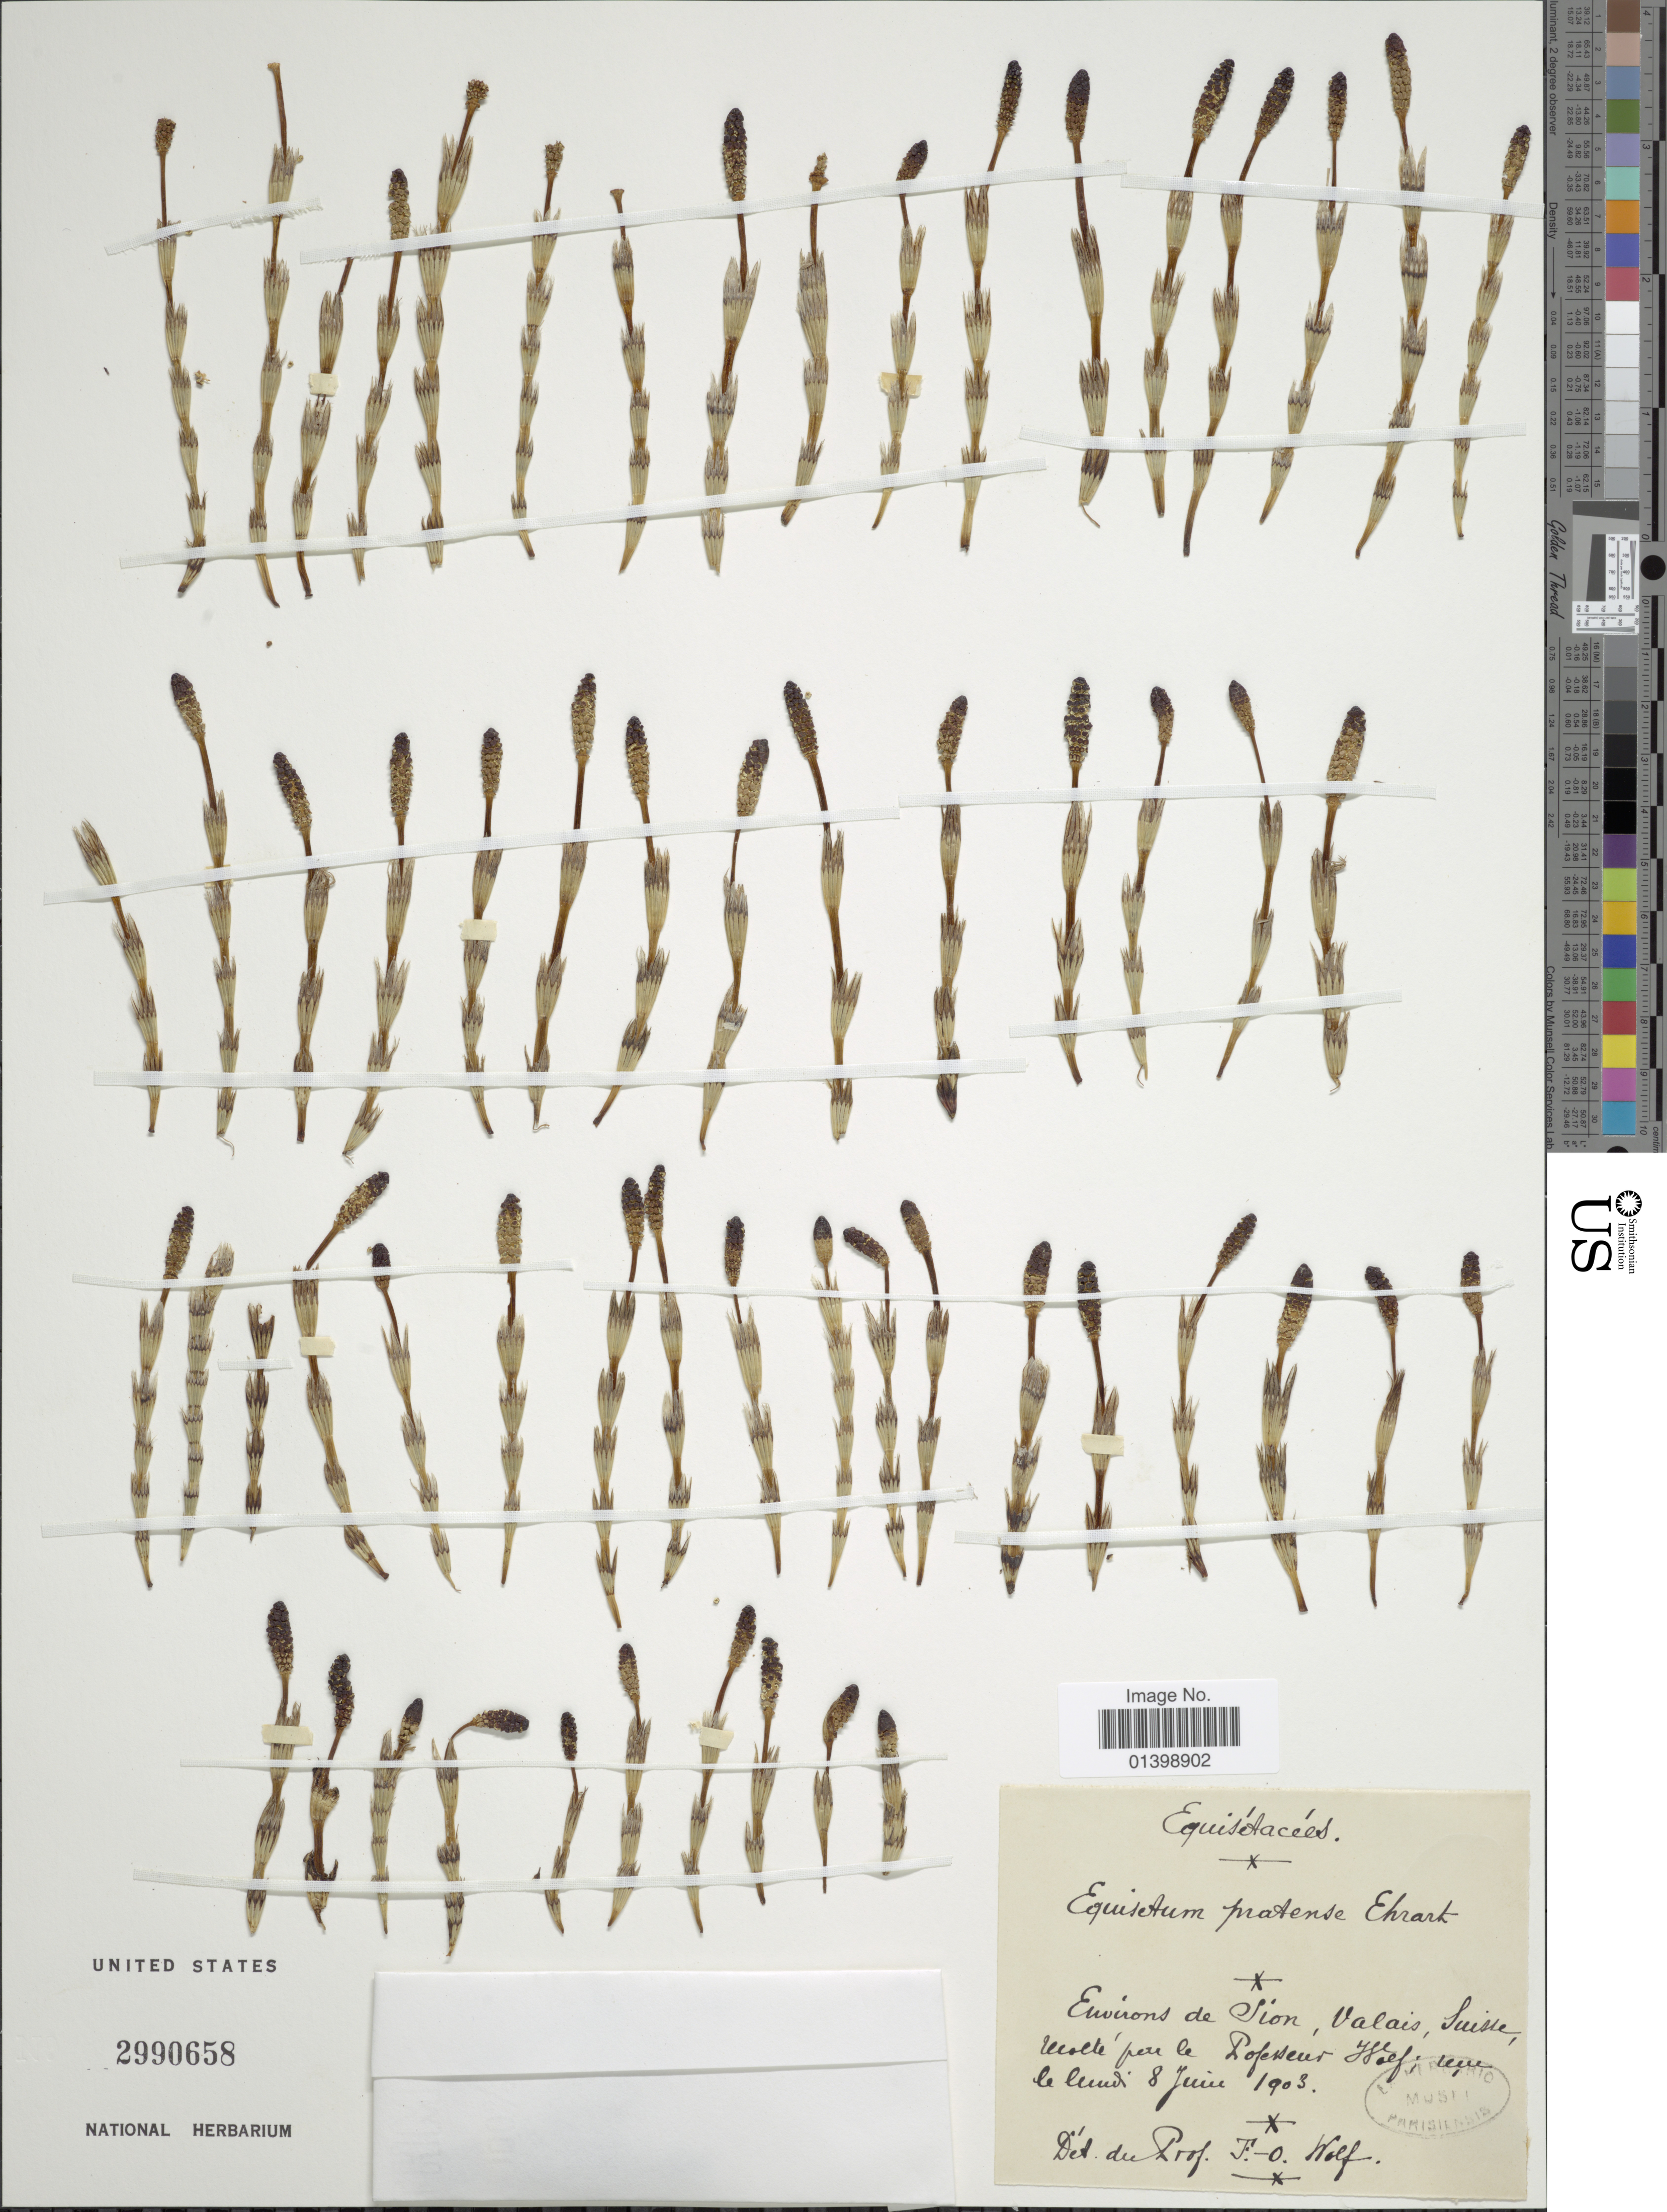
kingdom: Plantae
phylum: Tracheophyta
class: Polypodiopsida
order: Equisetales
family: Equisetaceae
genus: Equisetum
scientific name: Equisetum pratense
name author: Ehrh.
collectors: F. Wolf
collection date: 1903-06-08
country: Switzerland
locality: Environs de Sion, Suise, Valais, [illegible text]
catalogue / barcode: US 2990658